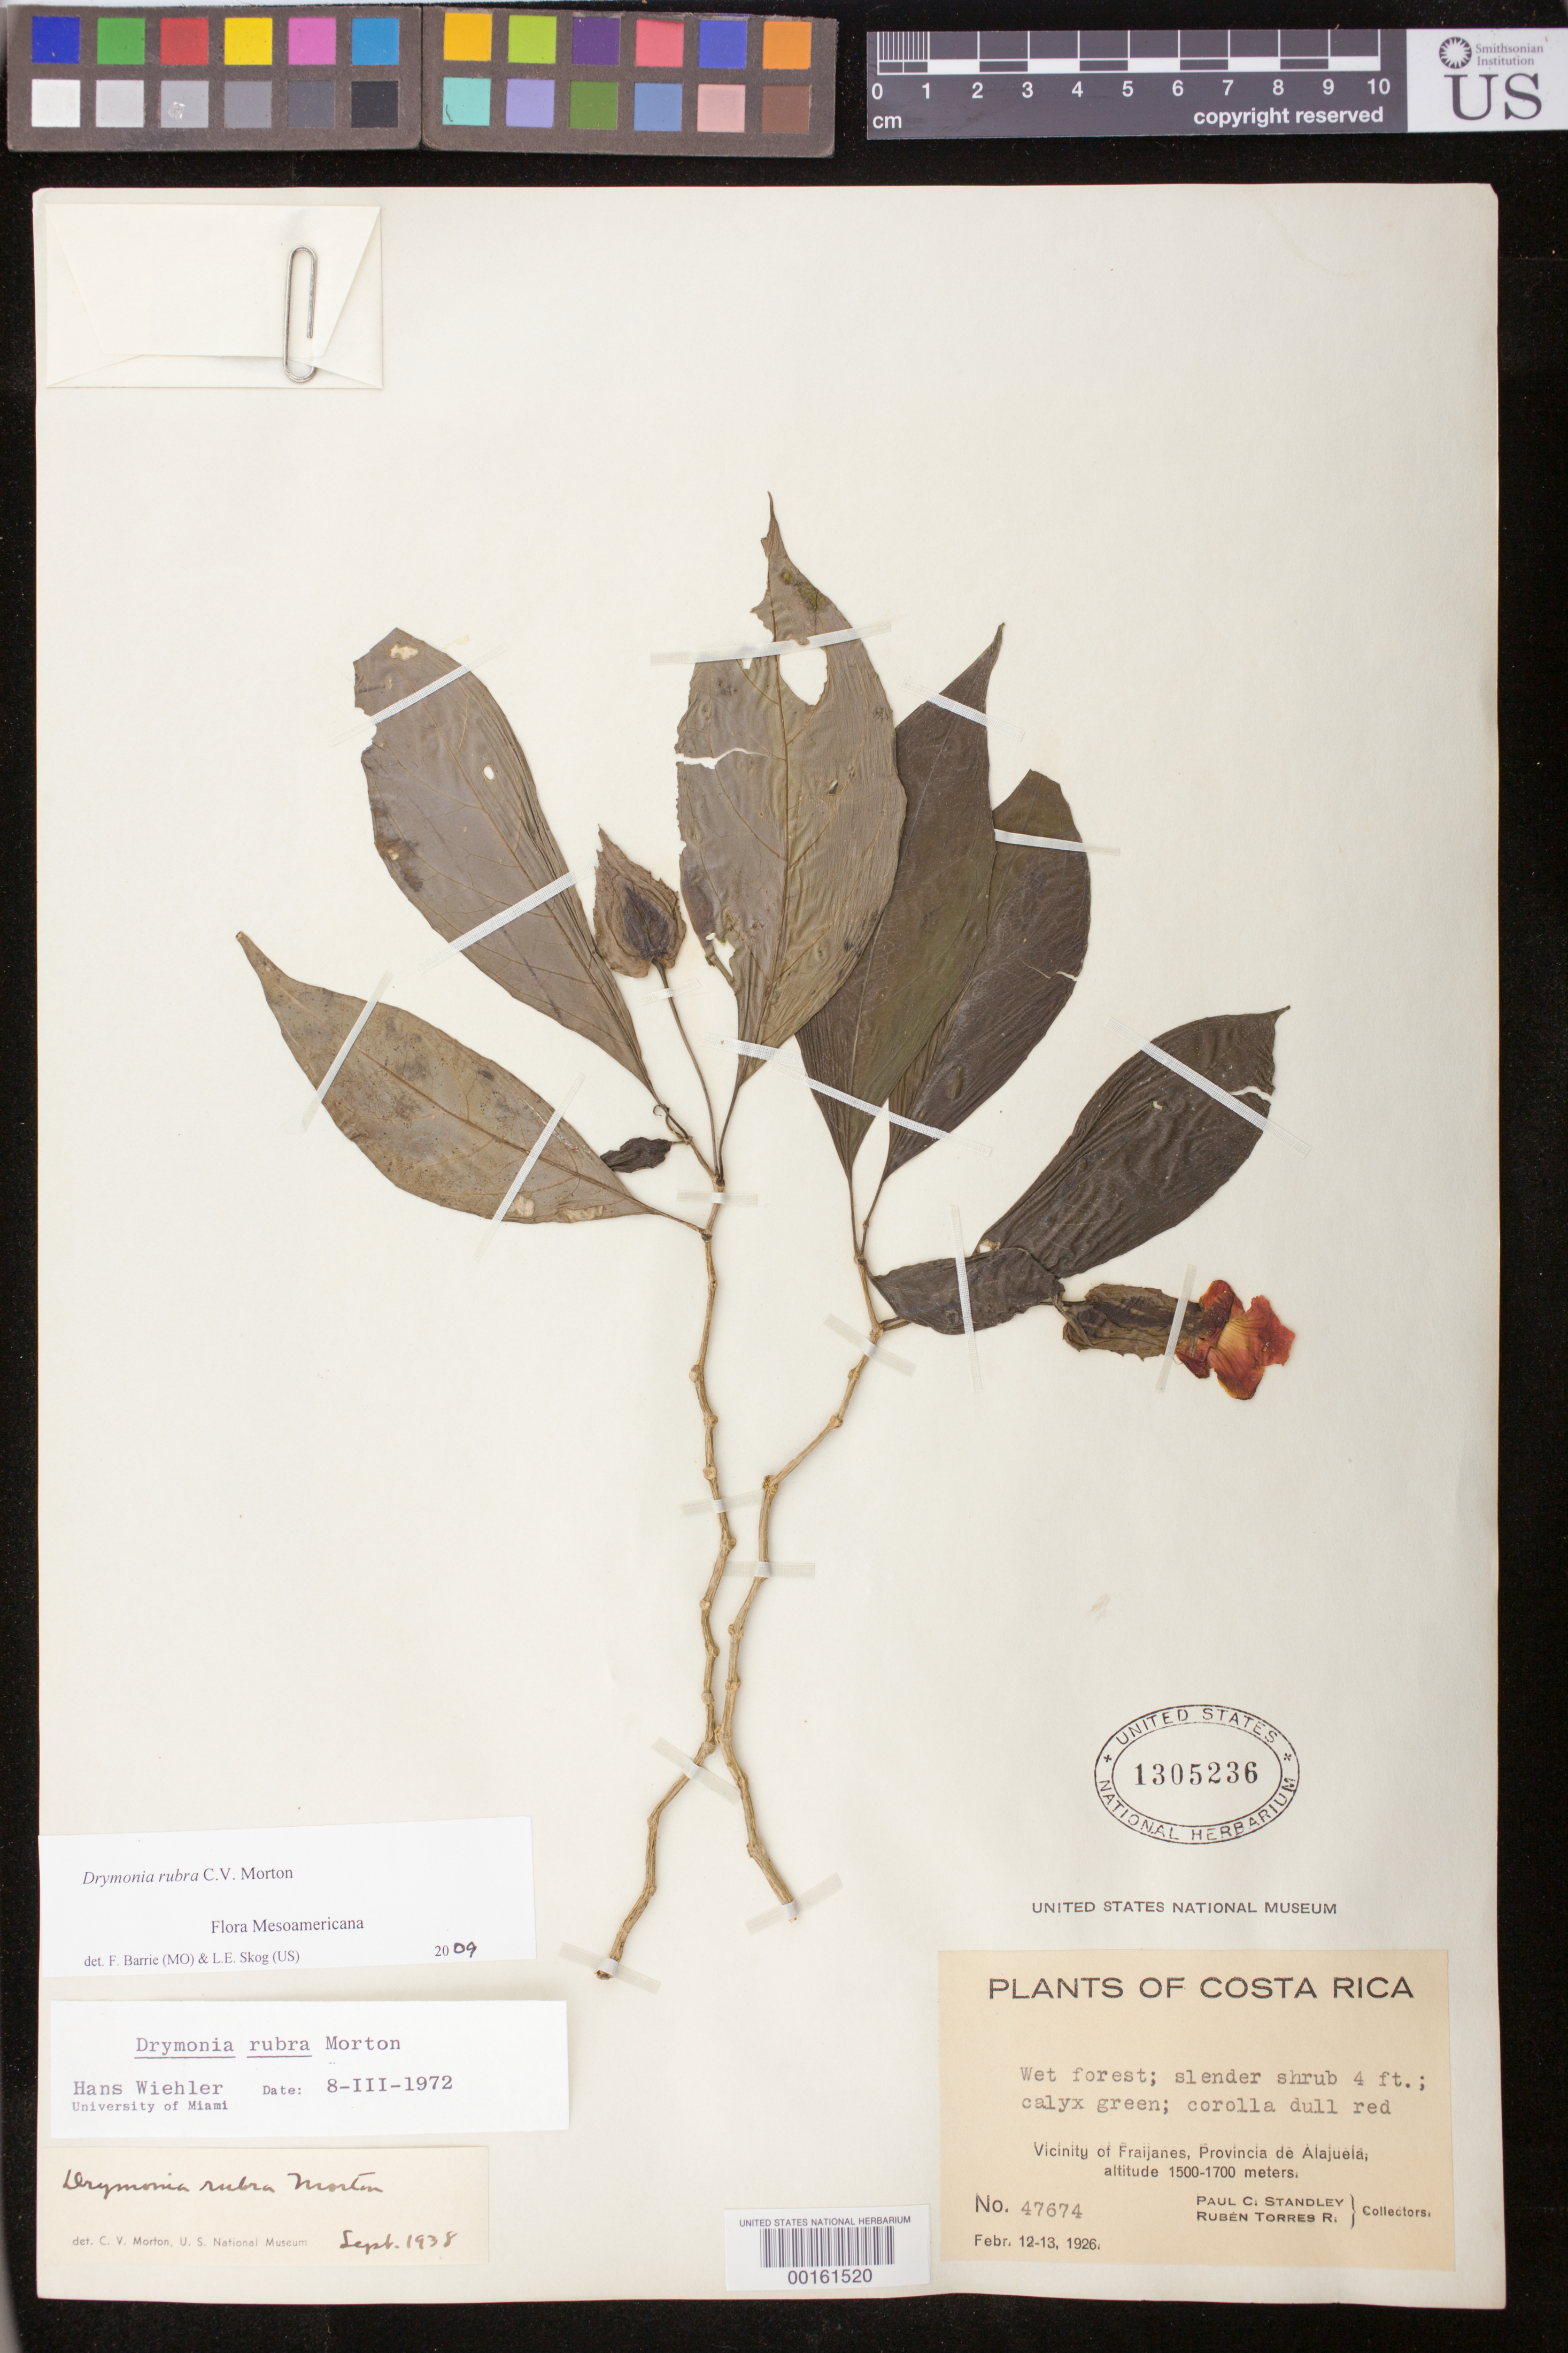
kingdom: Plantae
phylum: Tracheophyta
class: Magnoliopsida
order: Lamiales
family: Gesneriaceae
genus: Drymonia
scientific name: Drymonia rubra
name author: C.V. Morton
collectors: P. C. Standley & R. Torres R.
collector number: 47674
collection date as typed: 12-13 Feb 1926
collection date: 1926-02-12/1926-02-13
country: Costa Rica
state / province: Alajuela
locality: Vicinity of Fraijanes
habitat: Wet forest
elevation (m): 1500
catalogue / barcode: US 1305236